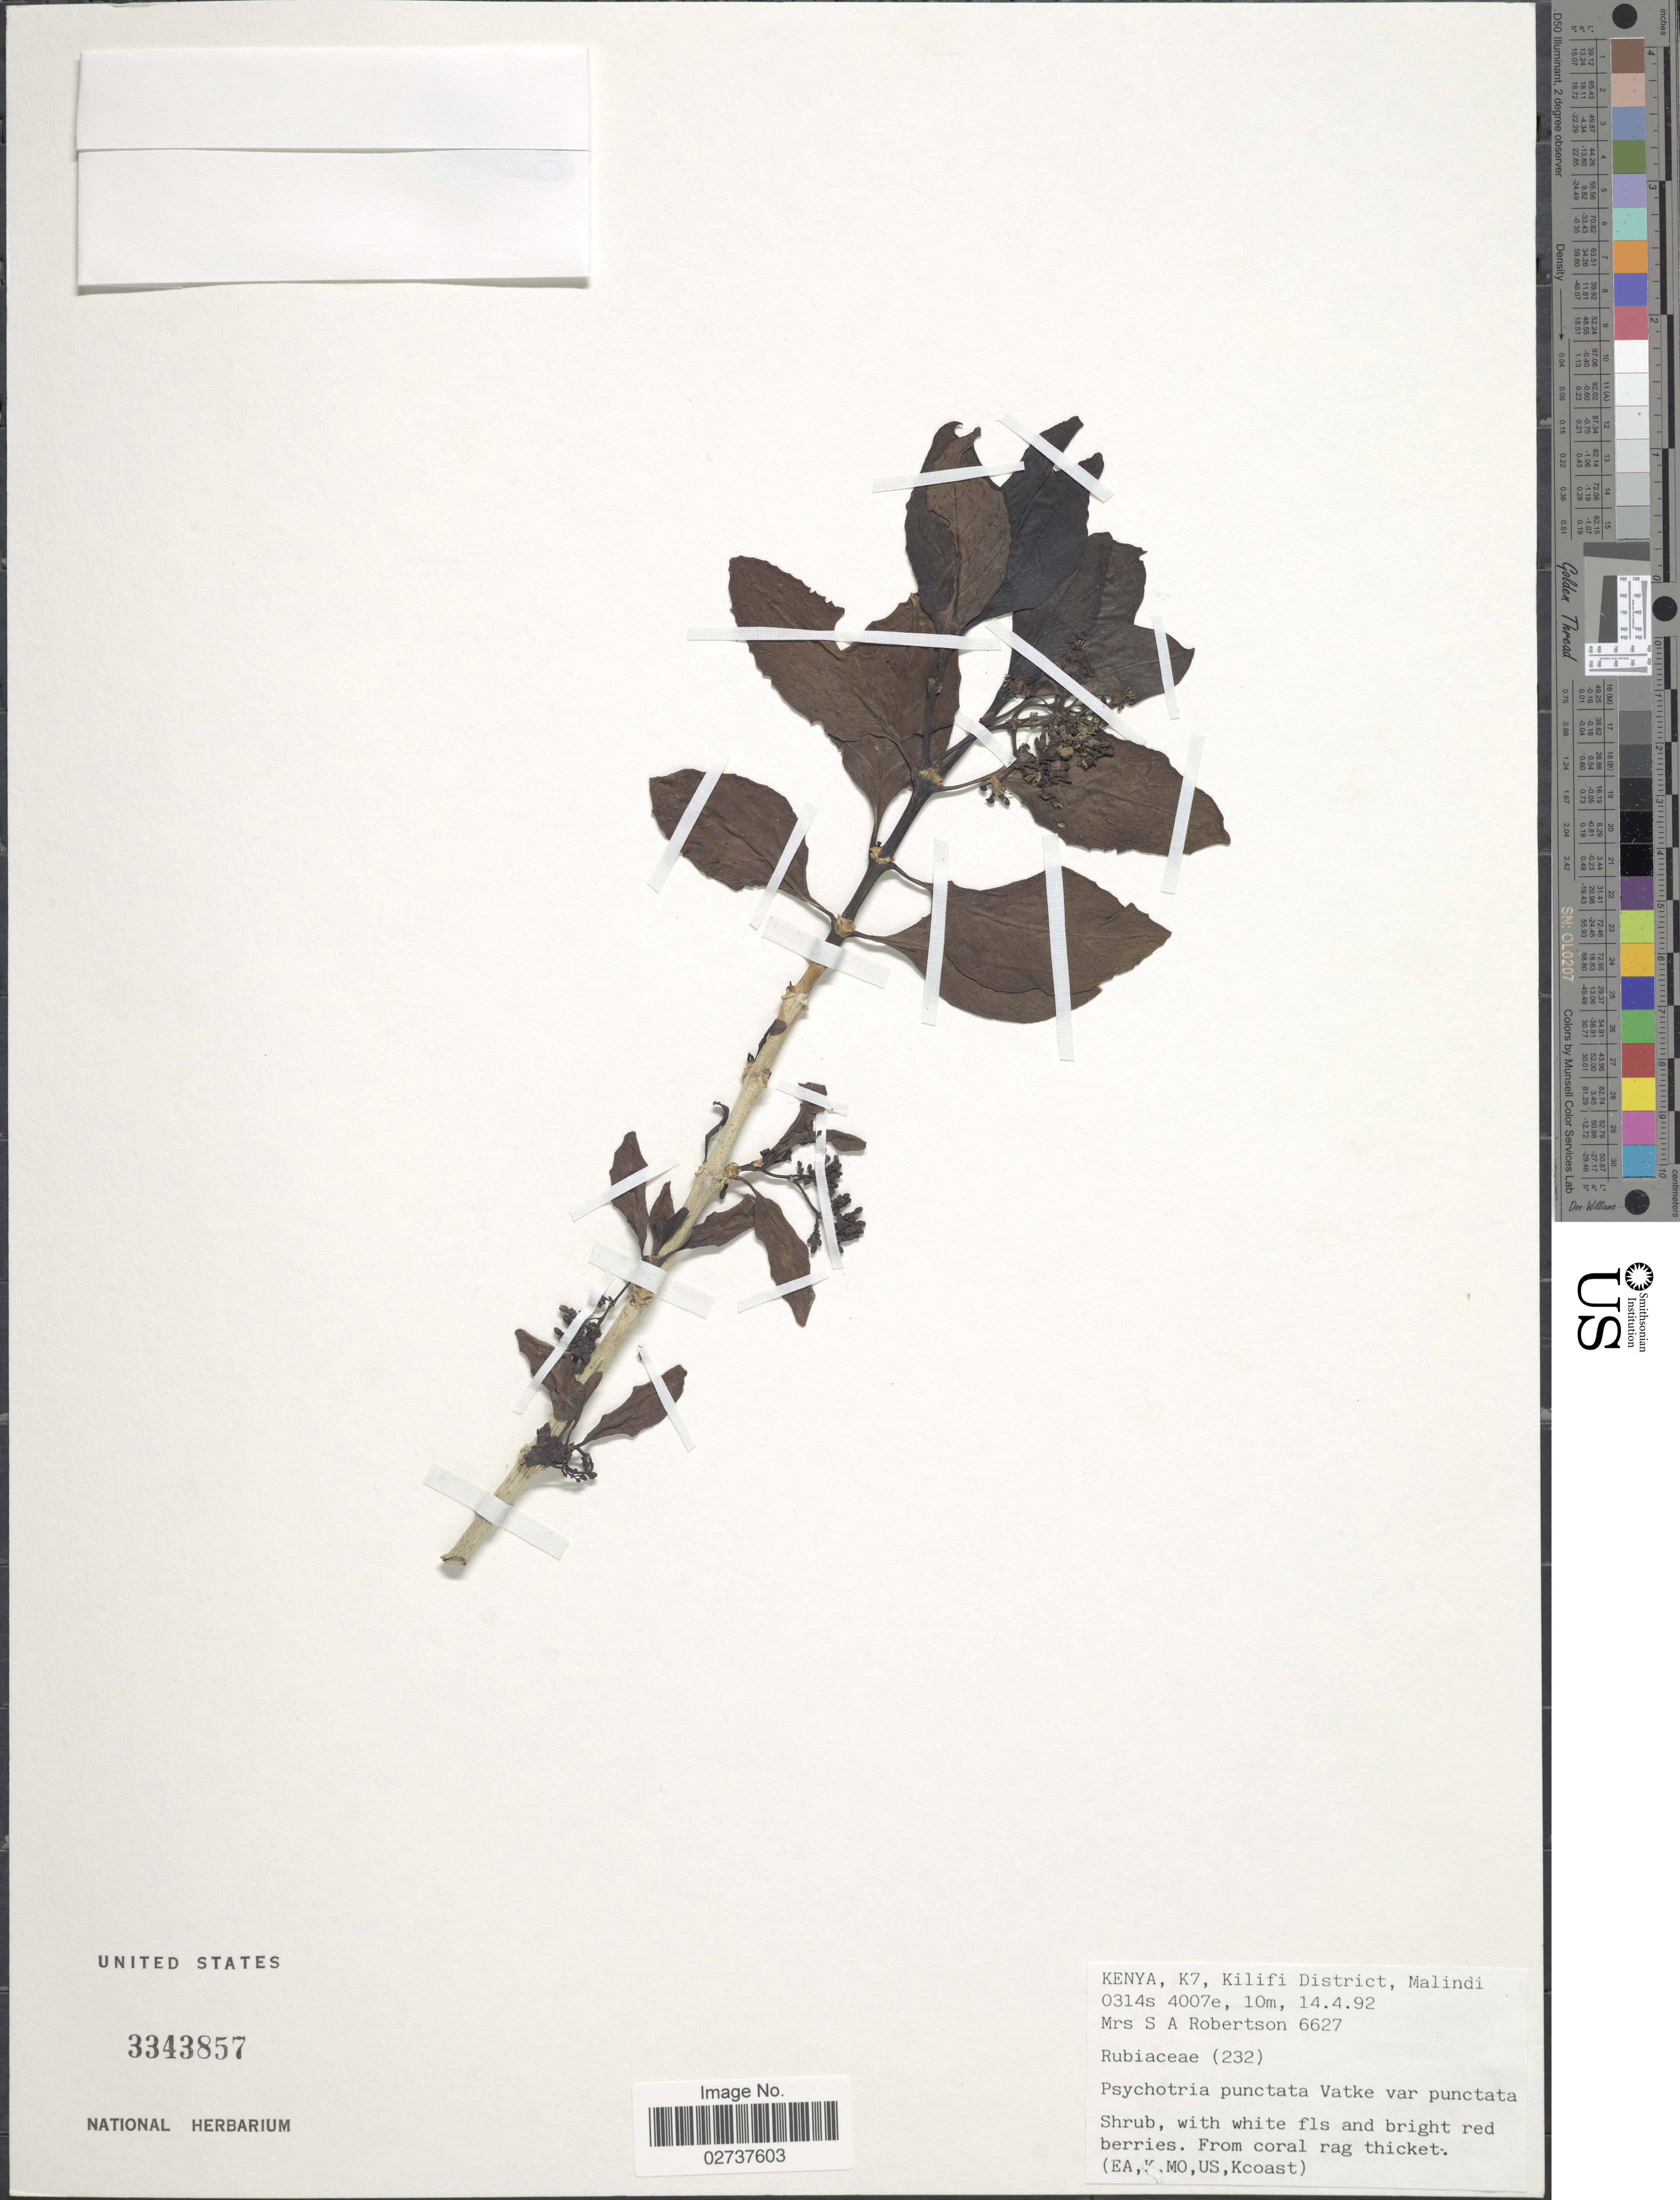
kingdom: Plantae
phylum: Tracheophyta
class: Magnoliopsida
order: Gentianales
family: Rubiaceae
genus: Psychotria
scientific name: Psychotria punctata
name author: Vatke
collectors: Mrs. S. A. Robertson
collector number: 6627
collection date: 1992-04-14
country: Kenya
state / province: Kilifi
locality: K7, Kilifi District, Malindi.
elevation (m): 10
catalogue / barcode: US 3343857